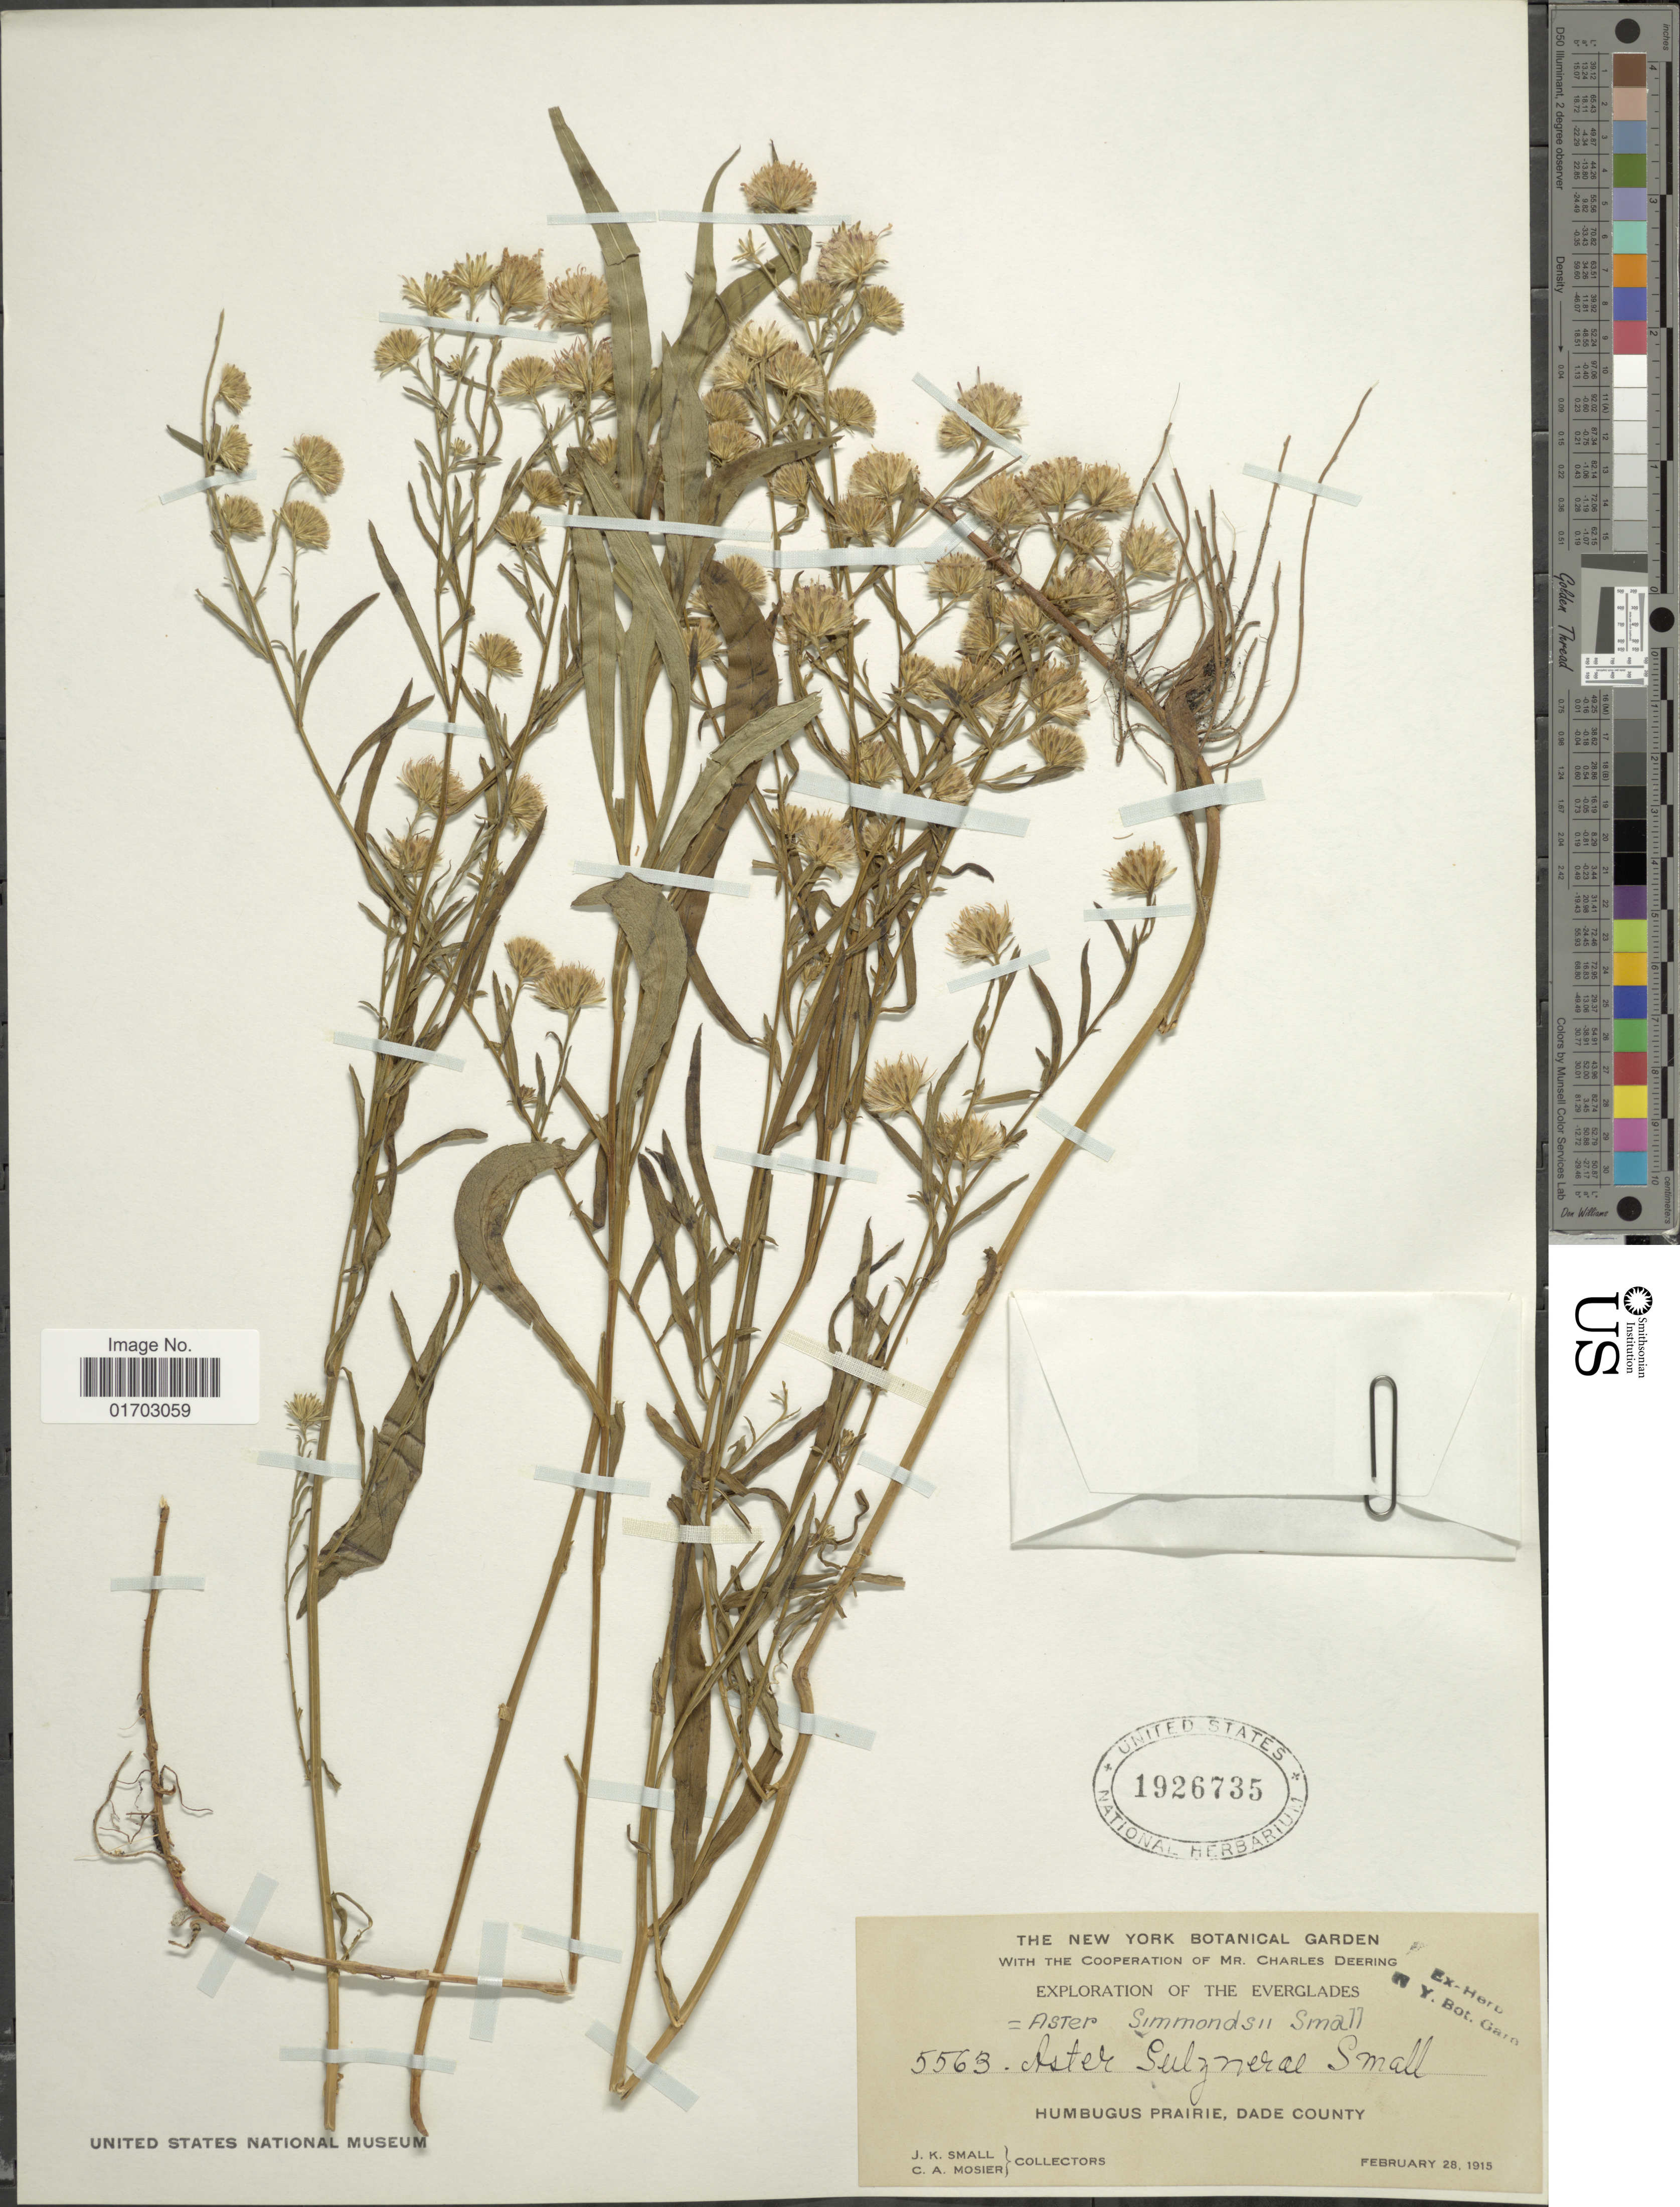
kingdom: Plantae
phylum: Tracheophyta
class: Magnoliopsida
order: Asterales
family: Asteraceae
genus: Symphyotrichum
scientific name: Symphyotrichum simmondsii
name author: (Small) G.L. Nesom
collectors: J. K. Small & C. A. Mosier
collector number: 5563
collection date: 1915-02-28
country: United States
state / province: Florida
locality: Humbugus Prairie, Dade County.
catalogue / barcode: US 1926735